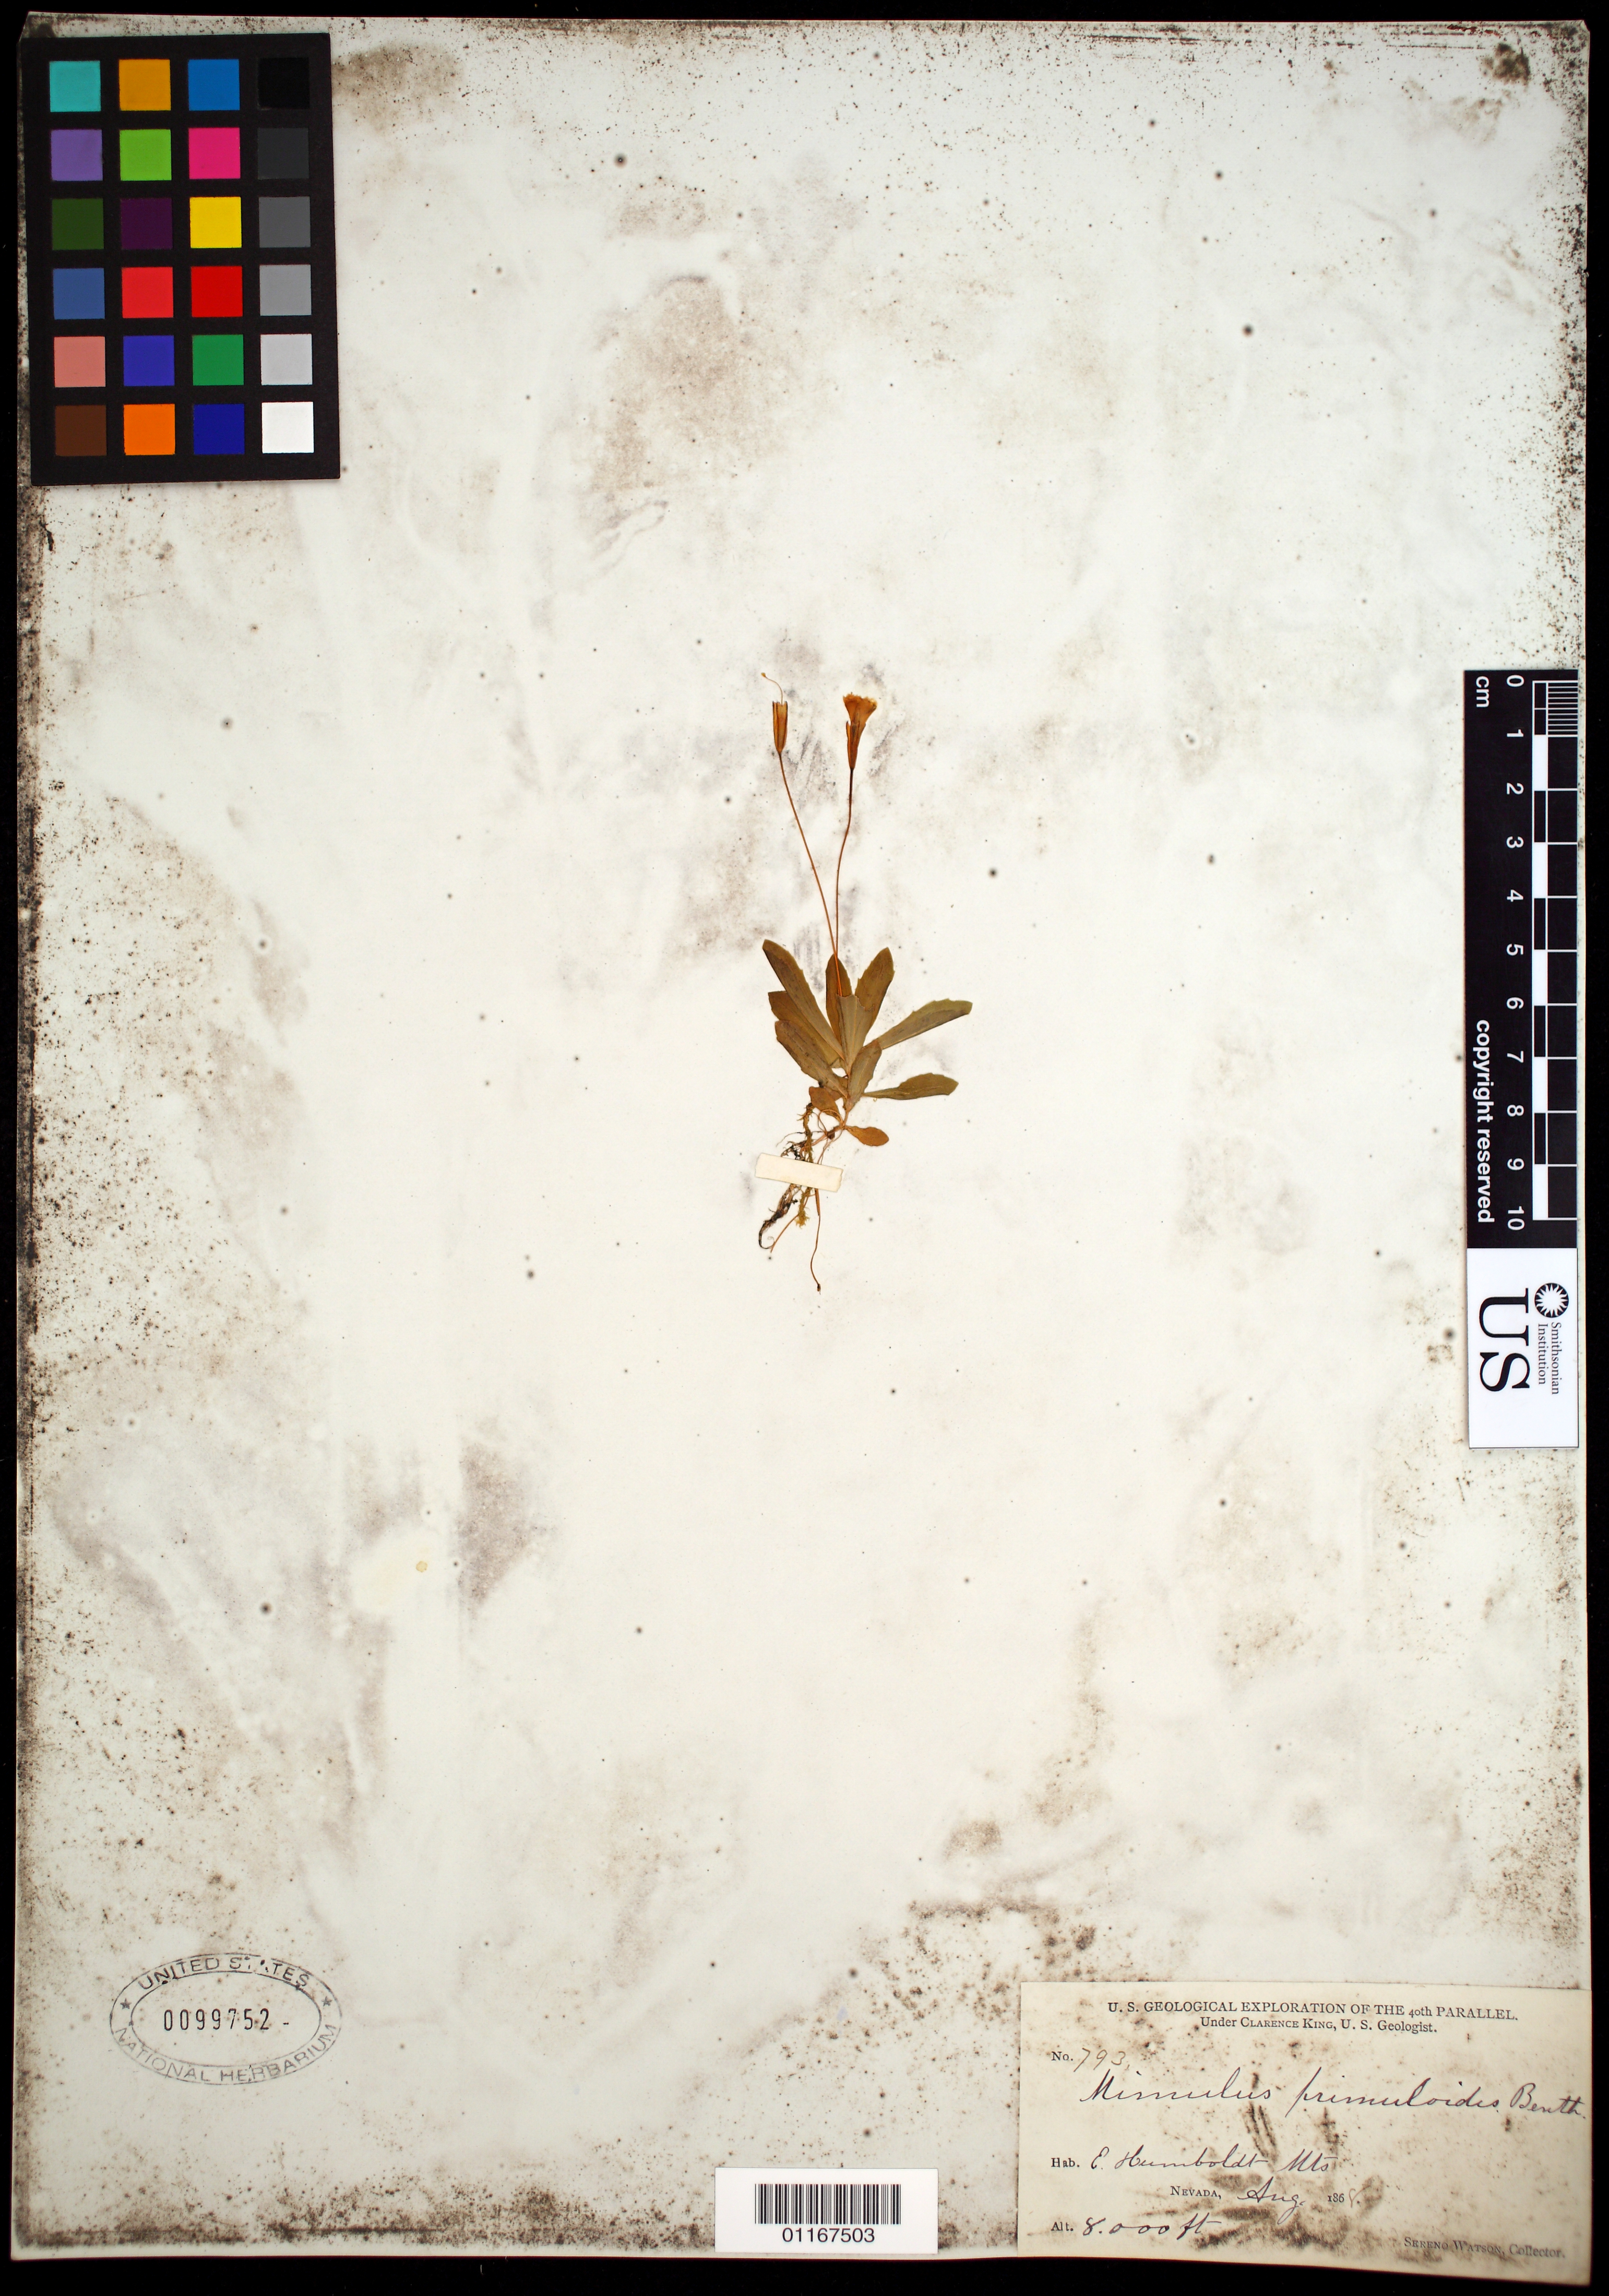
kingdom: Plantae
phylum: Tracheophyta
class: Magnoliopsida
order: Lamiales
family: Phrymaceae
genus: Mimulus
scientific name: Mimulus primuloides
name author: Benth.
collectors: S. Watson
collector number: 793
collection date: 1868-08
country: United States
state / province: Nevada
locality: E. Humboldt Mts.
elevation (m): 2438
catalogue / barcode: US 99752